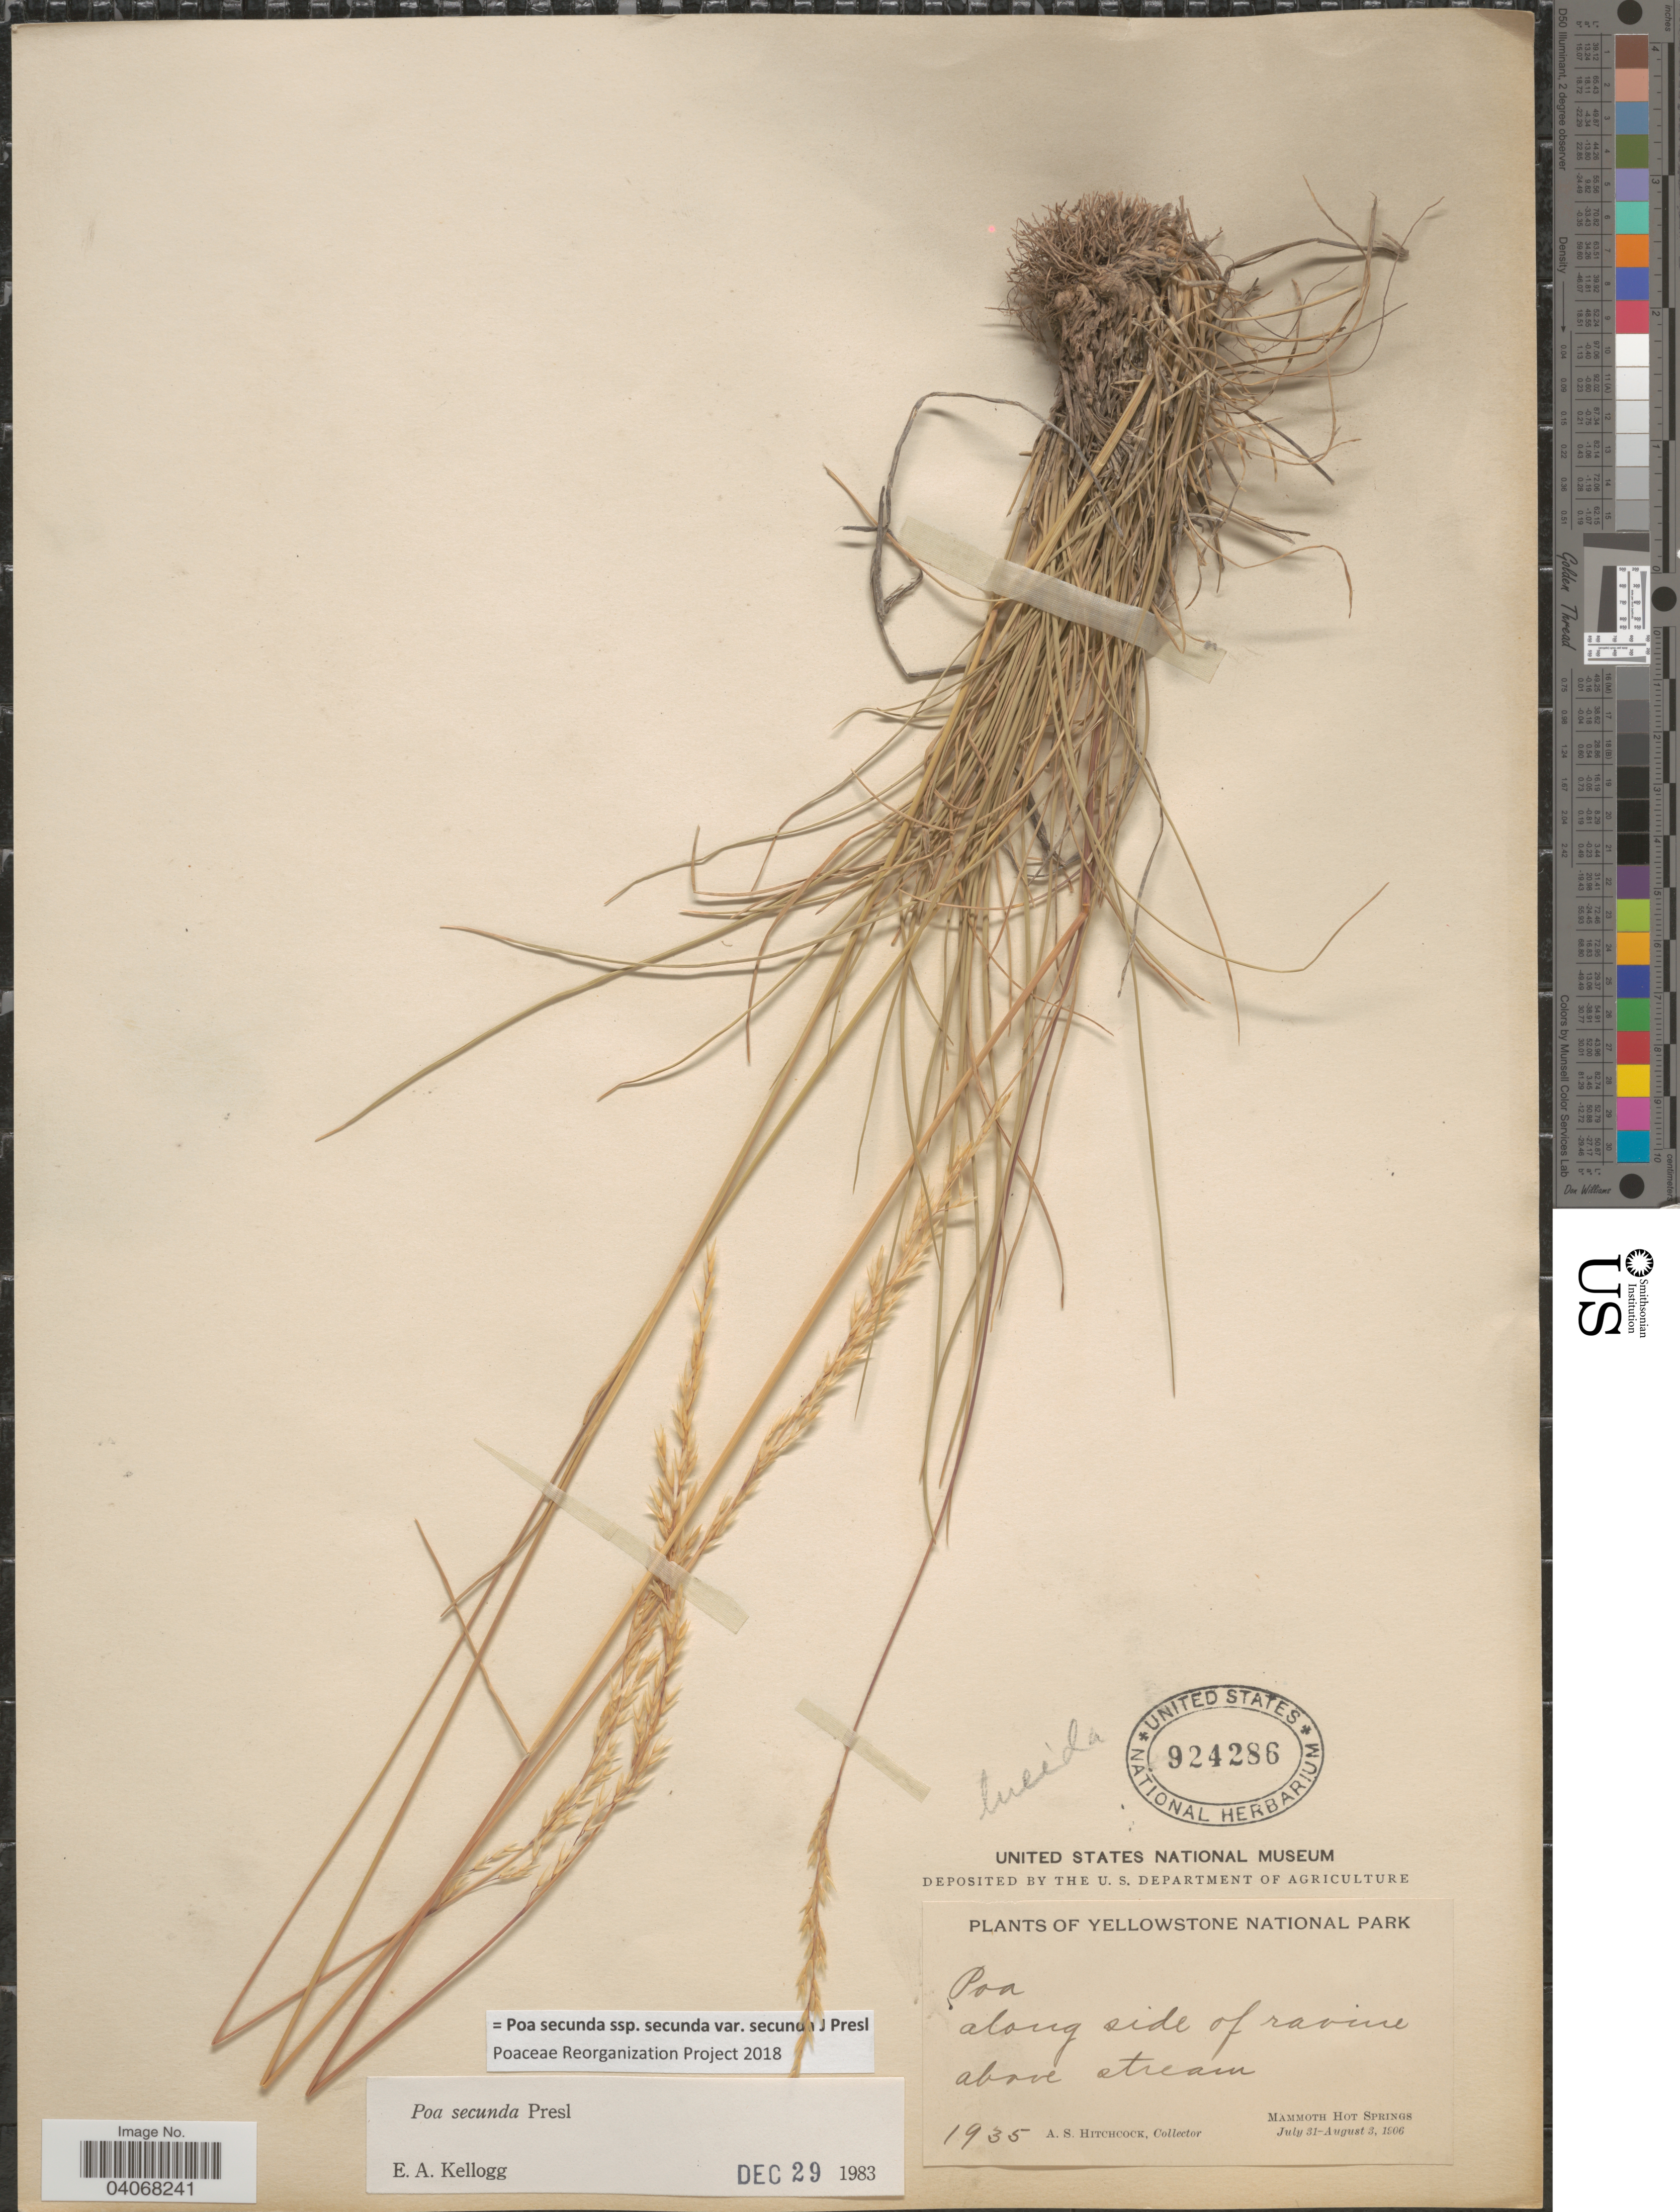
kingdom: Plantae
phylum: Tracheophyta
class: Liliopsida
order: Poales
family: Poaceae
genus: Poa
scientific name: Poa secunda subsp. secunda var. secunda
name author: J. Presl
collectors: A. S. Hitchcock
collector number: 1935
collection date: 1906-07-31/1906-08-03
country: United States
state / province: Montana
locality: Yellowstone National Park. Along side of ravine above stream. Mammoth Hot Springs.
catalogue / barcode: US 924286